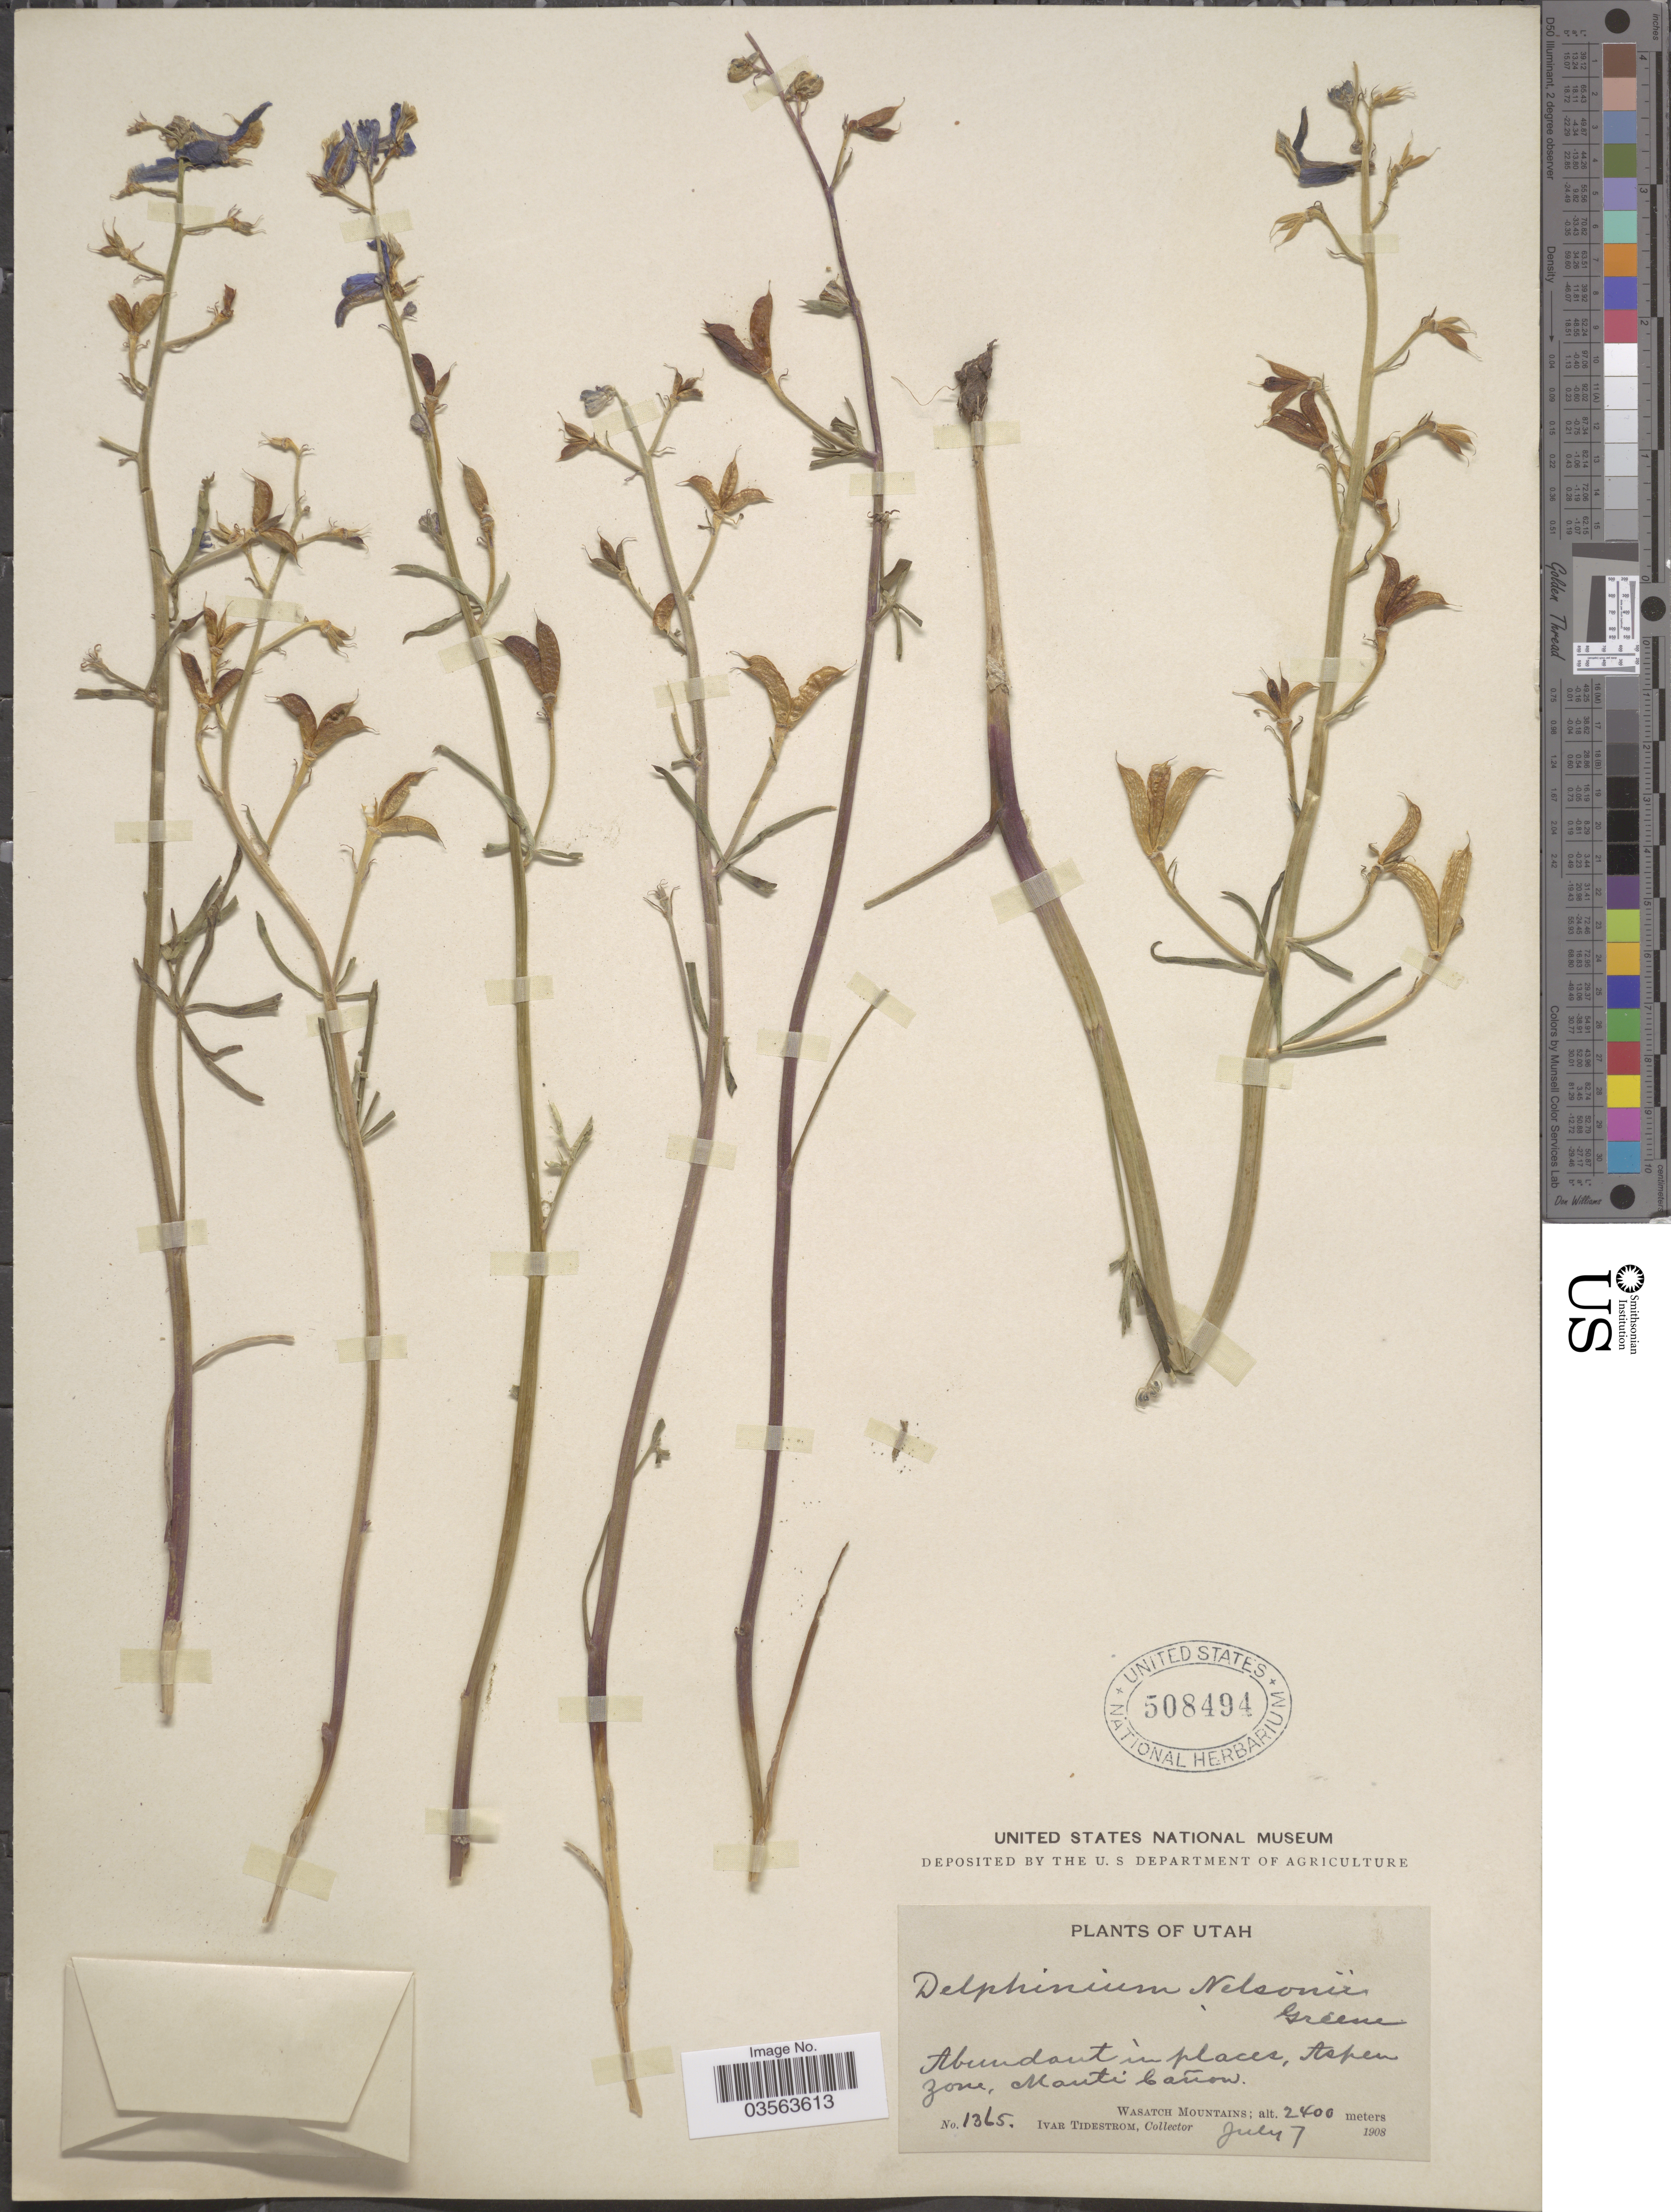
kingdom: Plantae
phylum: Tracheophyta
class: Magnoliopsida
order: Ranunculales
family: Ranunculaceae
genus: Delphinium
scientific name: Delphinium nelsonii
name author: Greene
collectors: I. F. Tidestrom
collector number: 1365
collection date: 1908-07-07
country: United States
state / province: Utah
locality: Abundant in places, Aspen Zone, Manti Cañon. Wasatch Mountains.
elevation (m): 2400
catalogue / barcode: US 508494